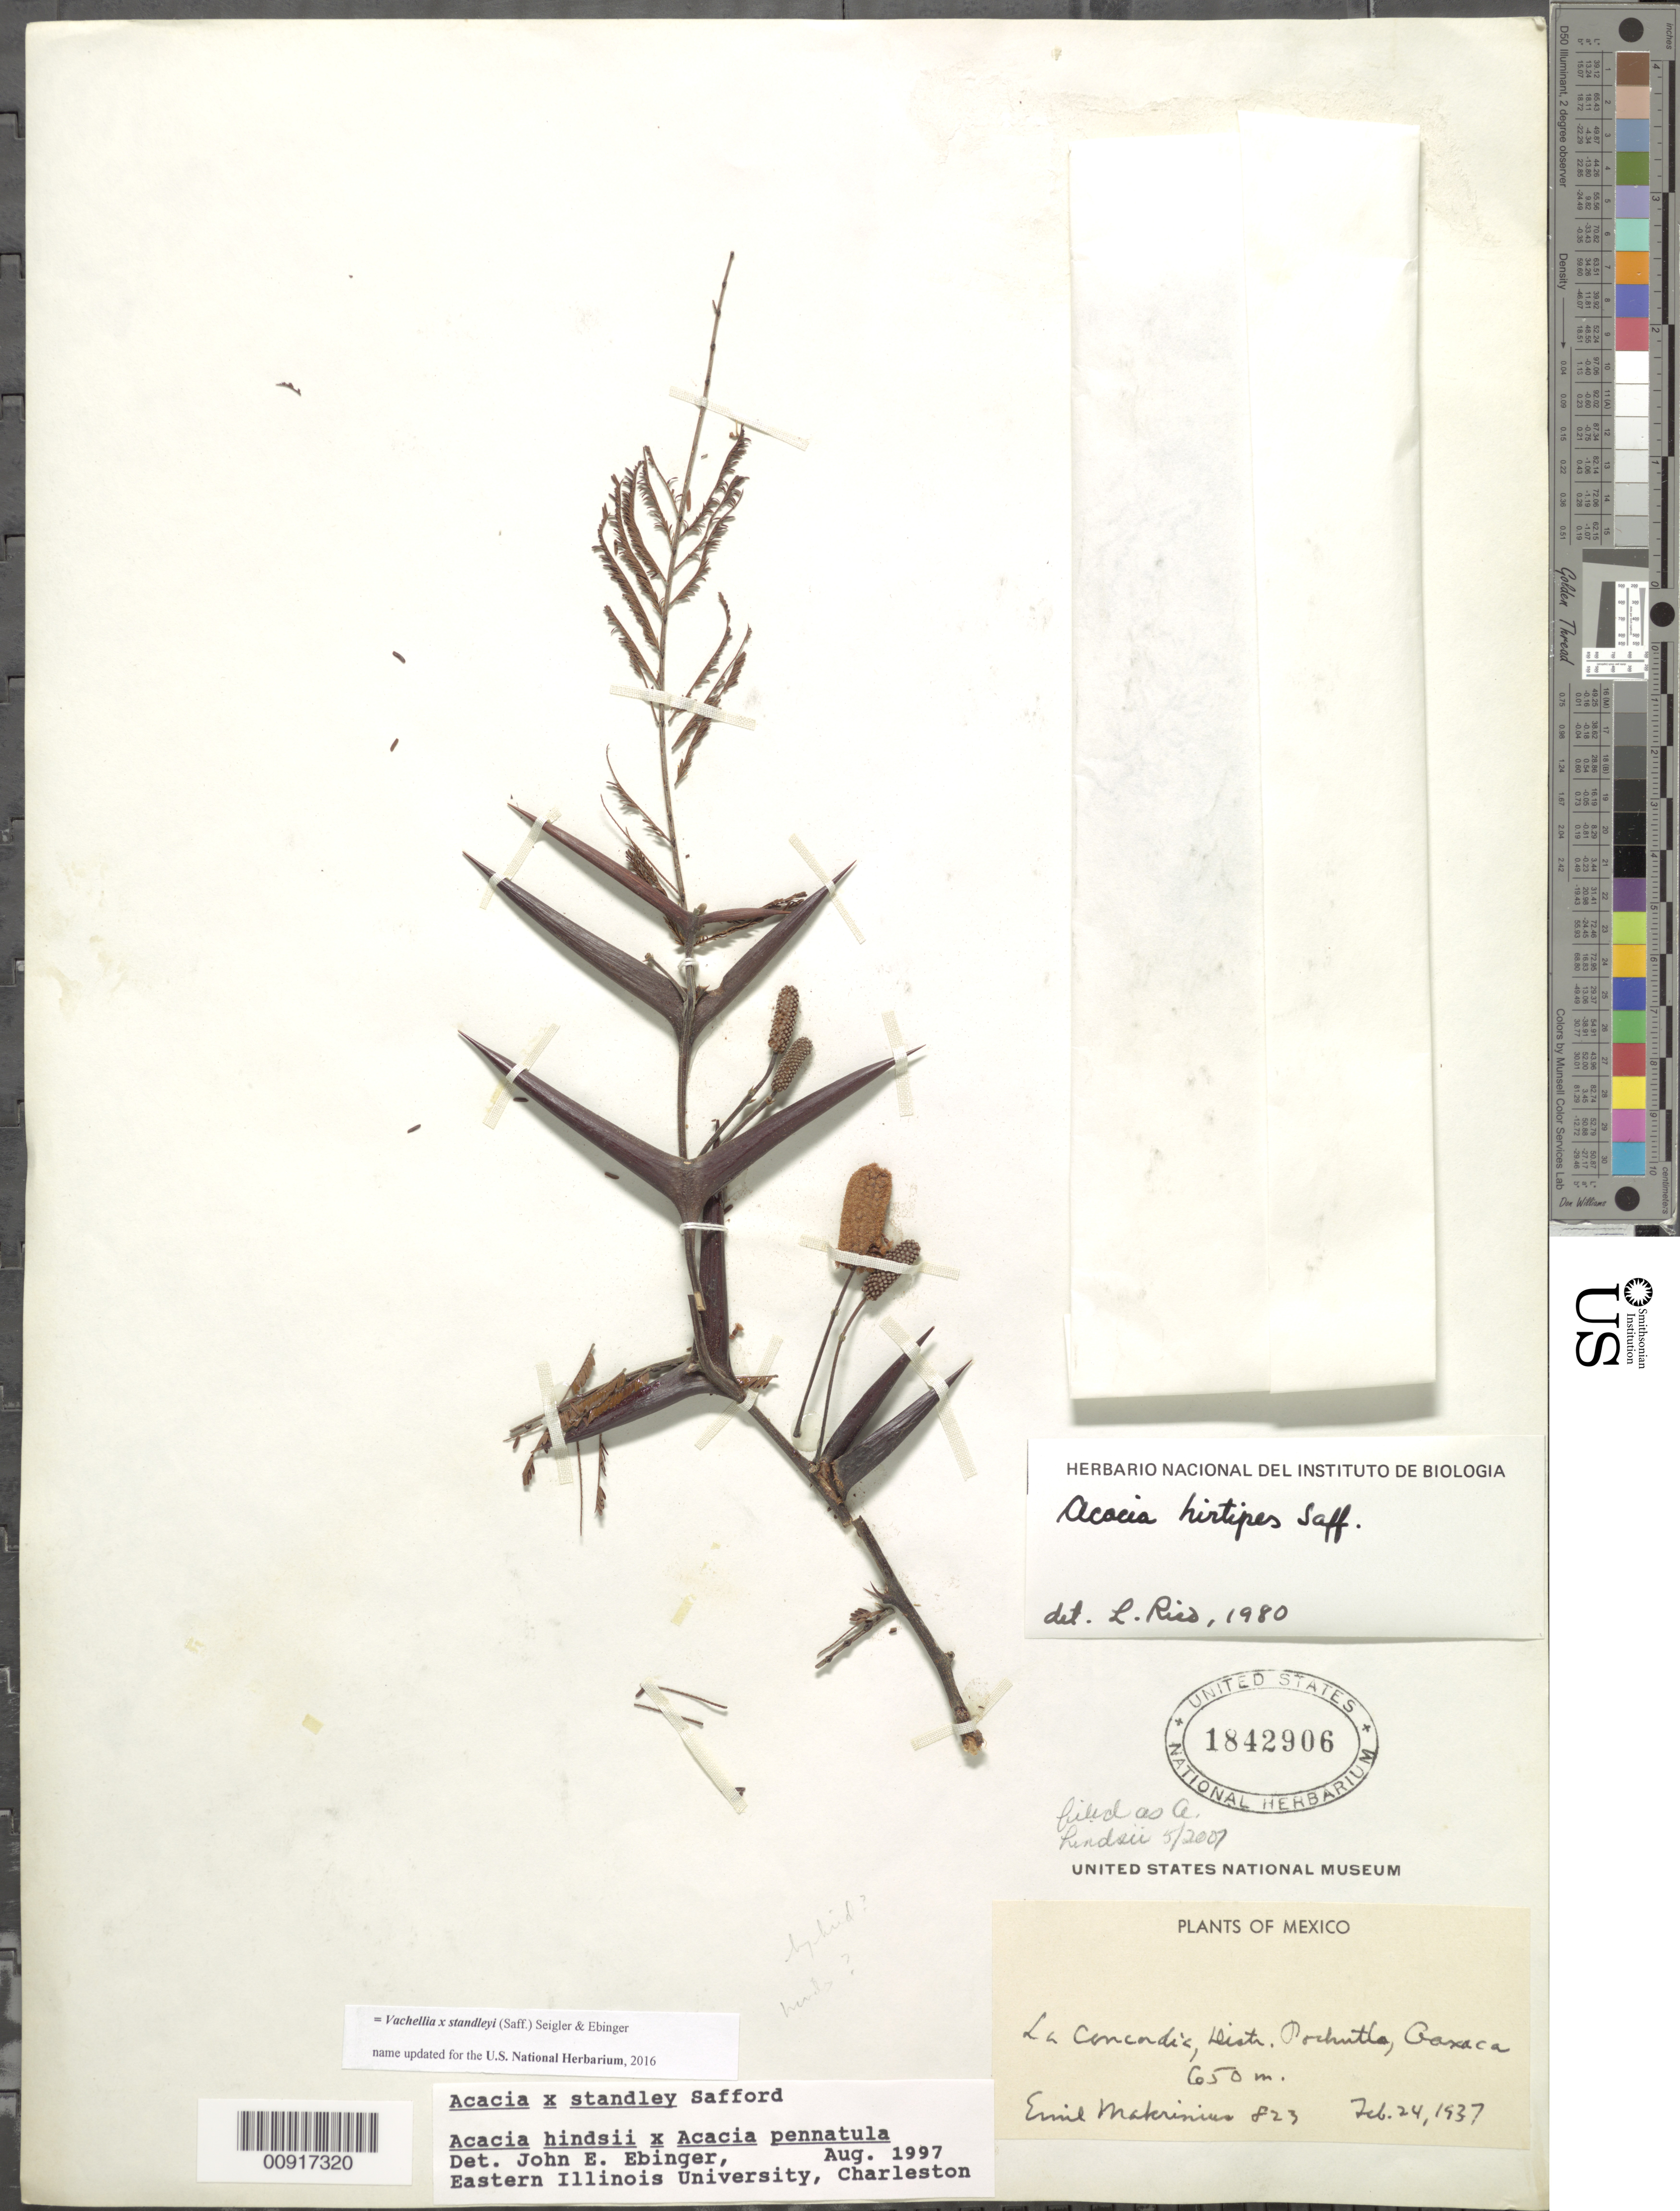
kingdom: Plantae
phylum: Tracheophyta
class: Magnoliopsida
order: Fabales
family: Fabaceae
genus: Vachellia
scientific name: Vachellia x standleyi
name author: (Saff.) Seigler & Ebinger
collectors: E. Makrinius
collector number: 823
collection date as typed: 24 Feb 1937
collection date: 1937-02-24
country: Mexico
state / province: Oaxaca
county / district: Pochutla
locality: La Concordia, Distr. Pochutla, Oaxaca.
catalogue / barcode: US 1842906